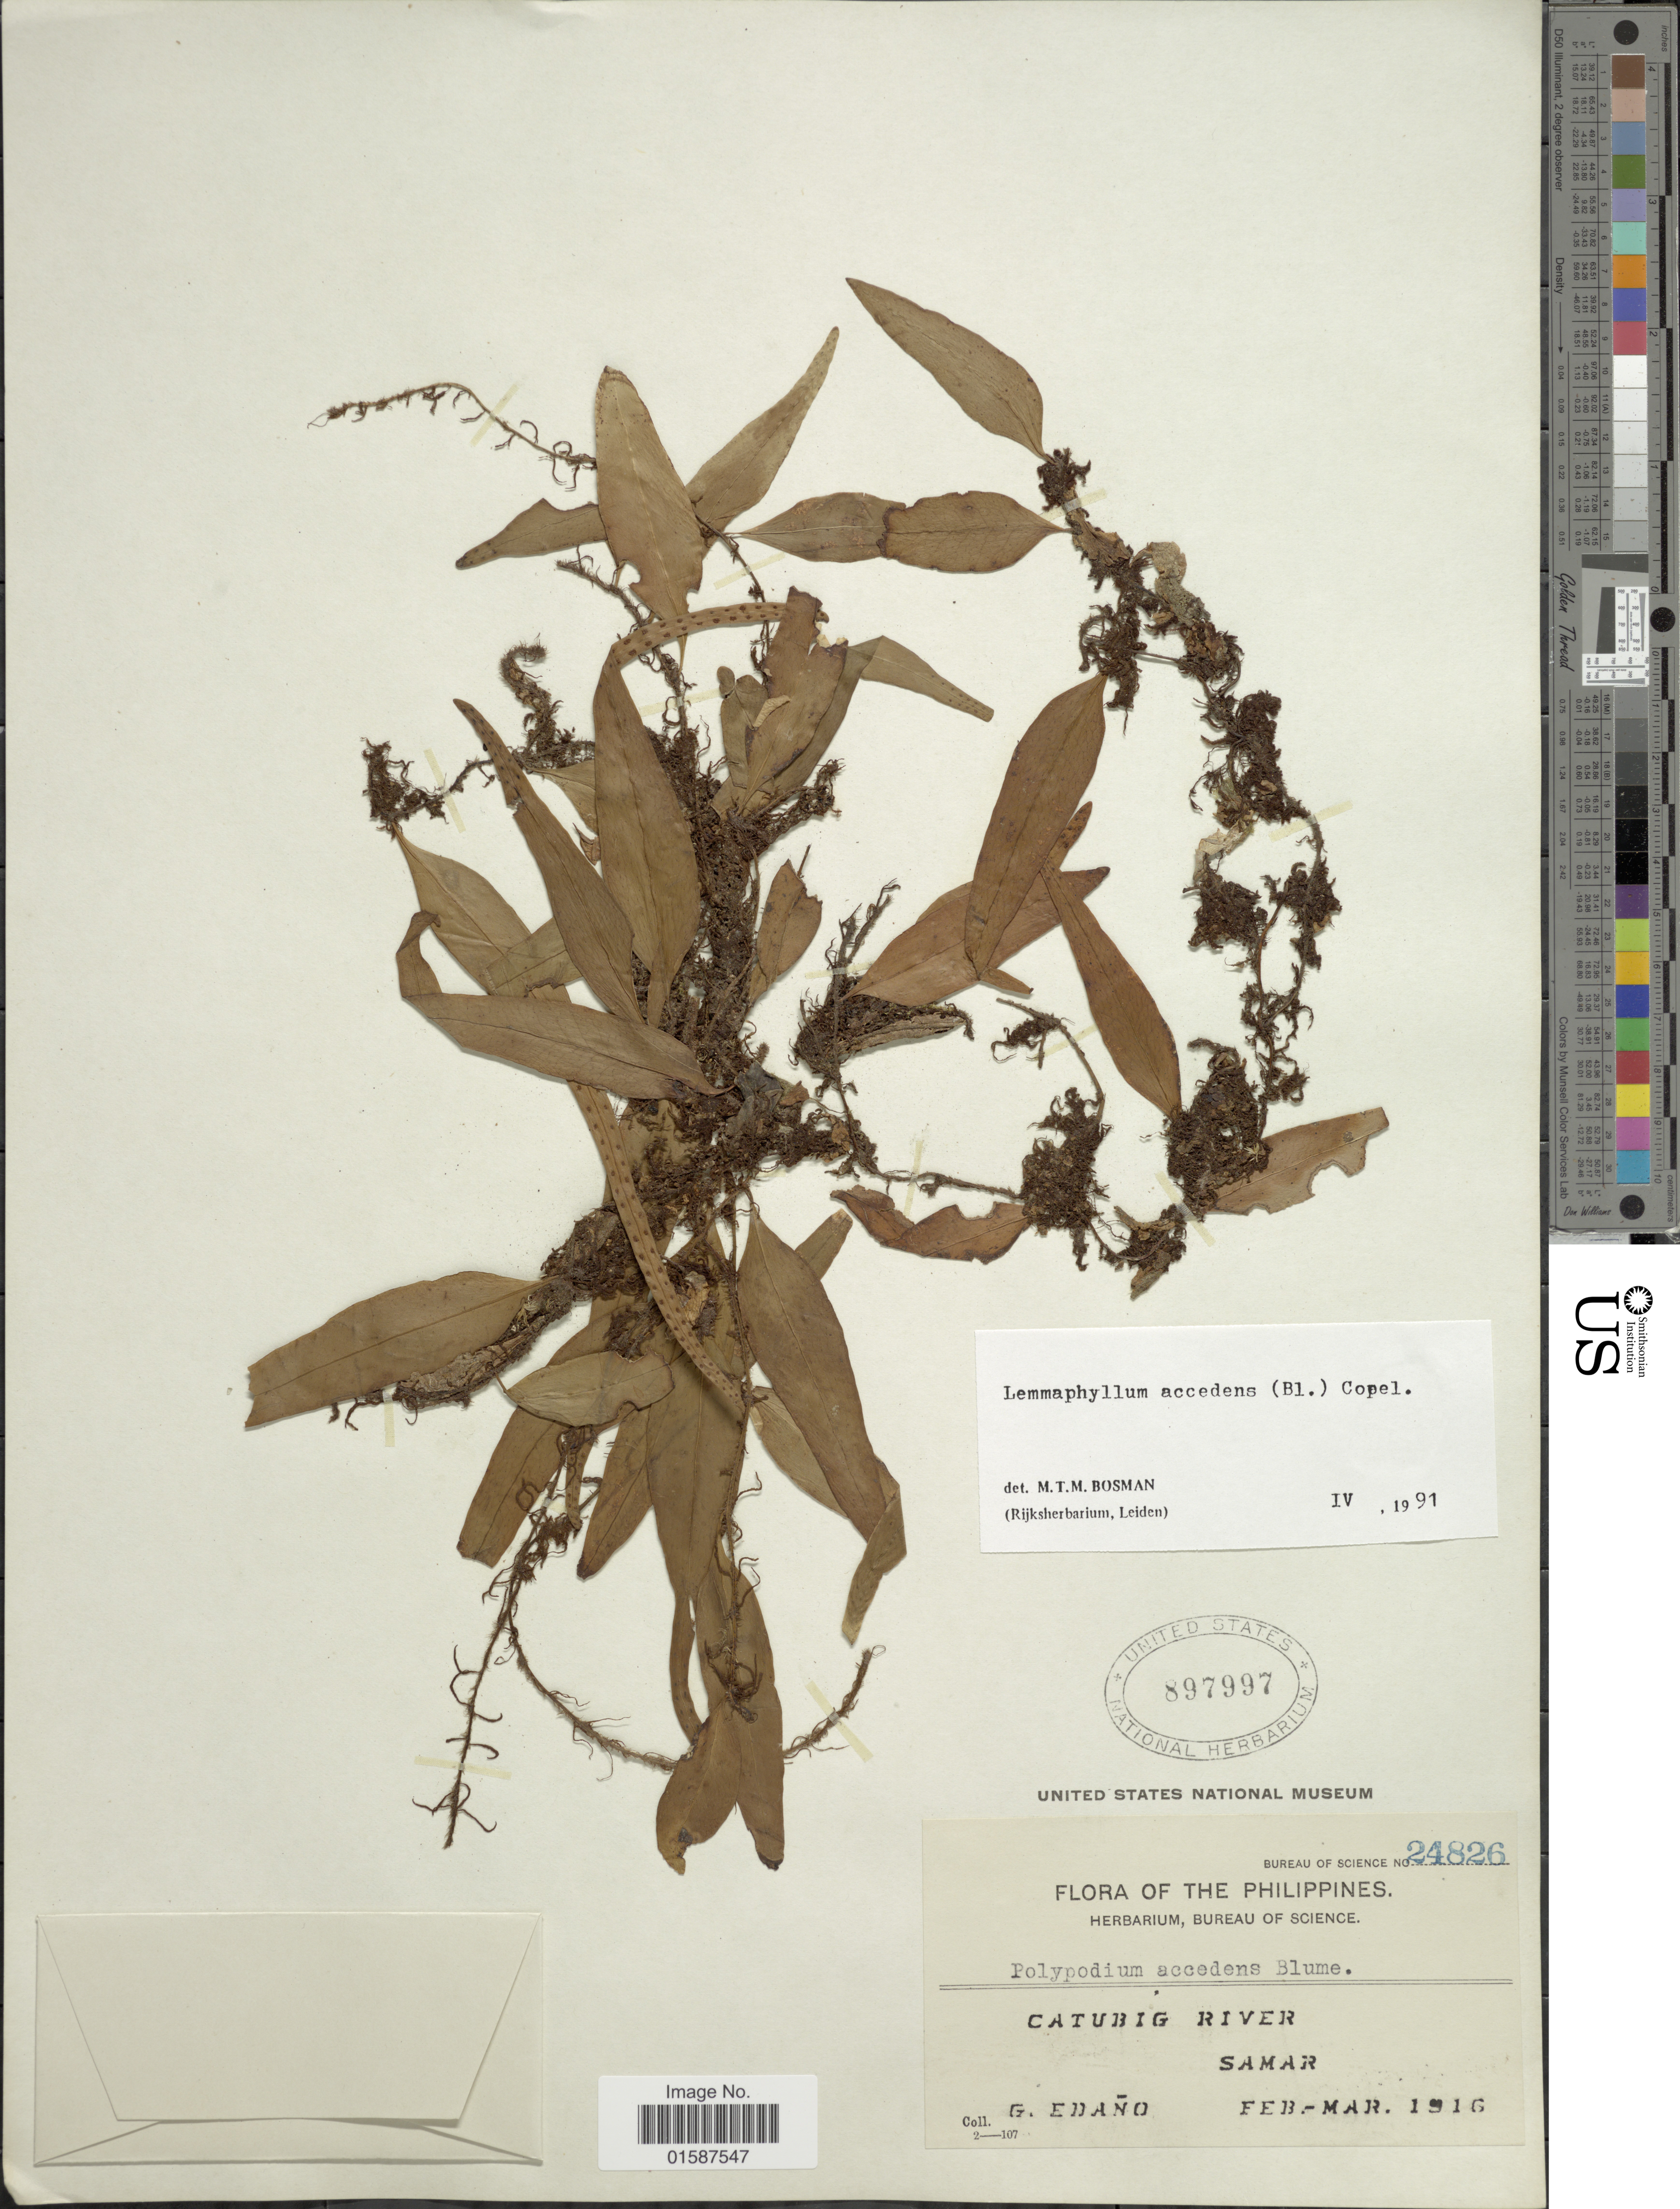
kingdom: Plantae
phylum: Tracheophyta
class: Polypodiopsida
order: Polypodiales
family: Polypodiaceae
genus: Lemmaphyllum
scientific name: Lemmaphyllum accedens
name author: (Blume) Donk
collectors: G. Edaño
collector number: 24826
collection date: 1916-02/1916-03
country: Philippines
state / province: Eastern Visayas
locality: Catubig River, Samar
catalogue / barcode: US 897997